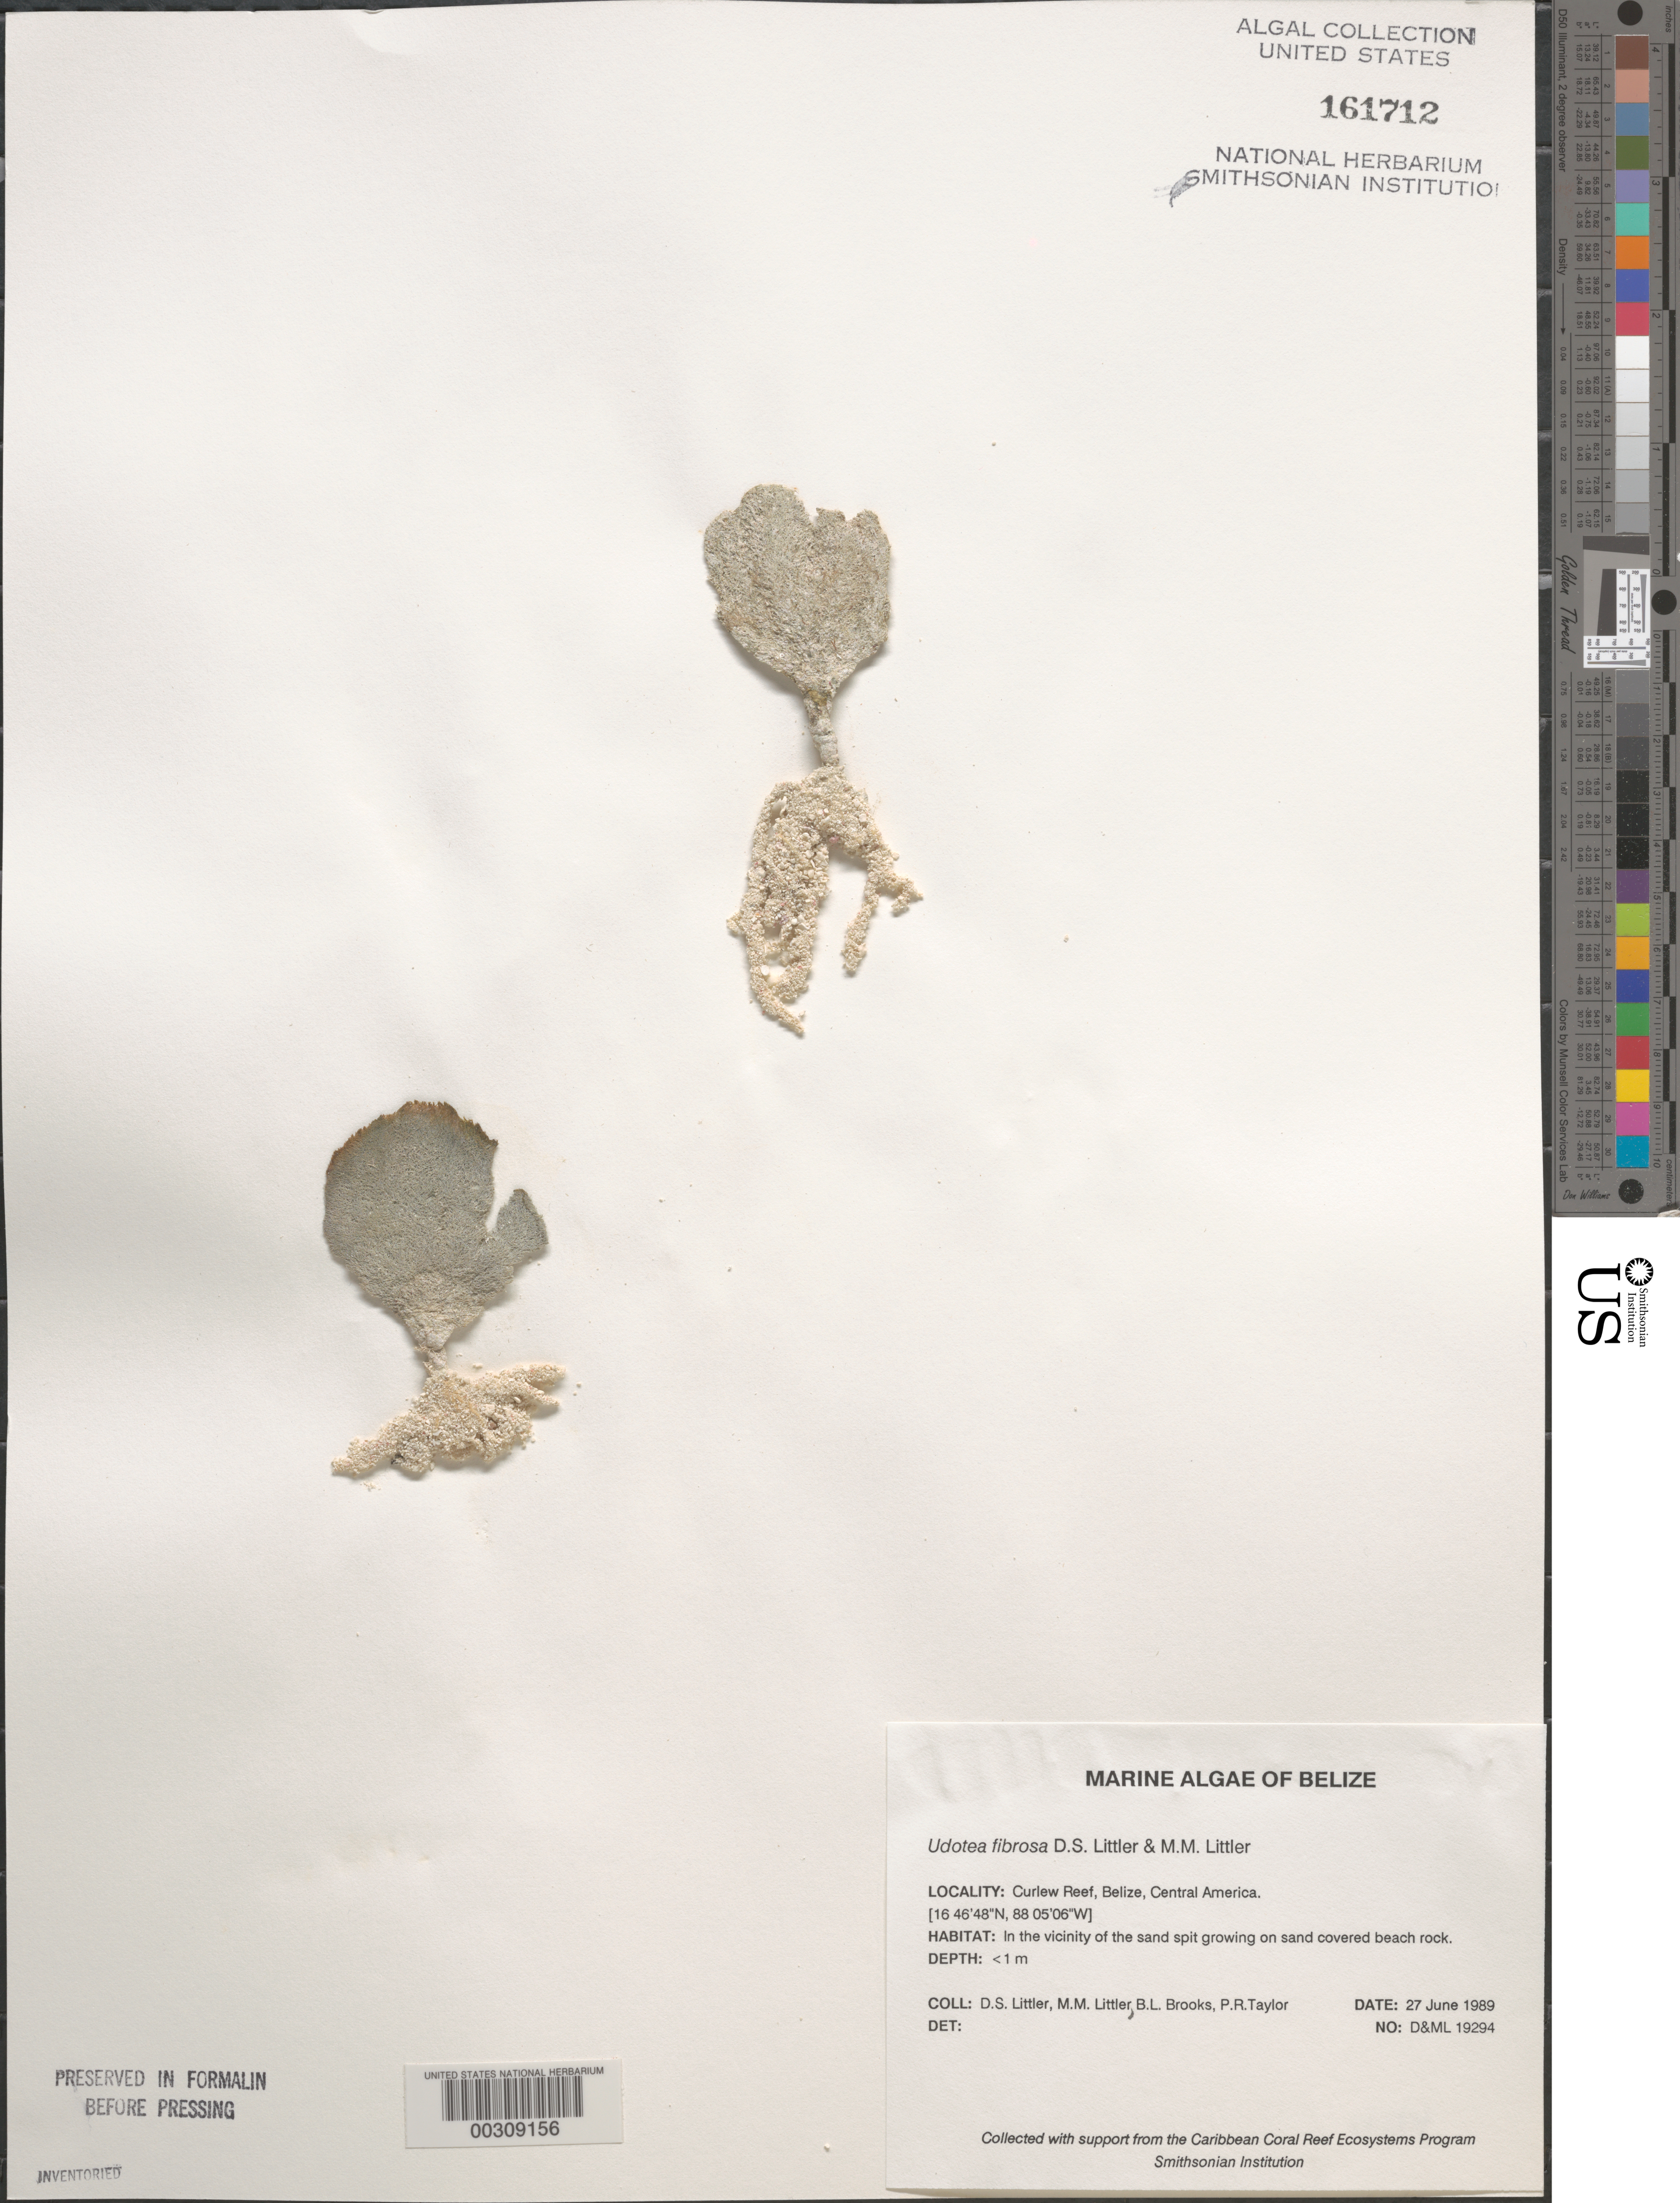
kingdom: Plantae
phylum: Chlorophyta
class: Ulvophyceae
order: Bryopsidales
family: Udoteaceae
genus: Udotea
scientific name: Udotea fibrosa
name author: D.S. Littler & Littler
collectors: D. S. Littler, M. M. Littler, B. Brooks & P. R. Taylor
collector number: D&ML 19294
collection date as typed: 27 Jun 1989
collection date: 1989-06-27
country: Belize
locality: Curlew Reef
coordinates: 16 46 48 N, 88 05' 06" W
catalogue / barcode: US 161712